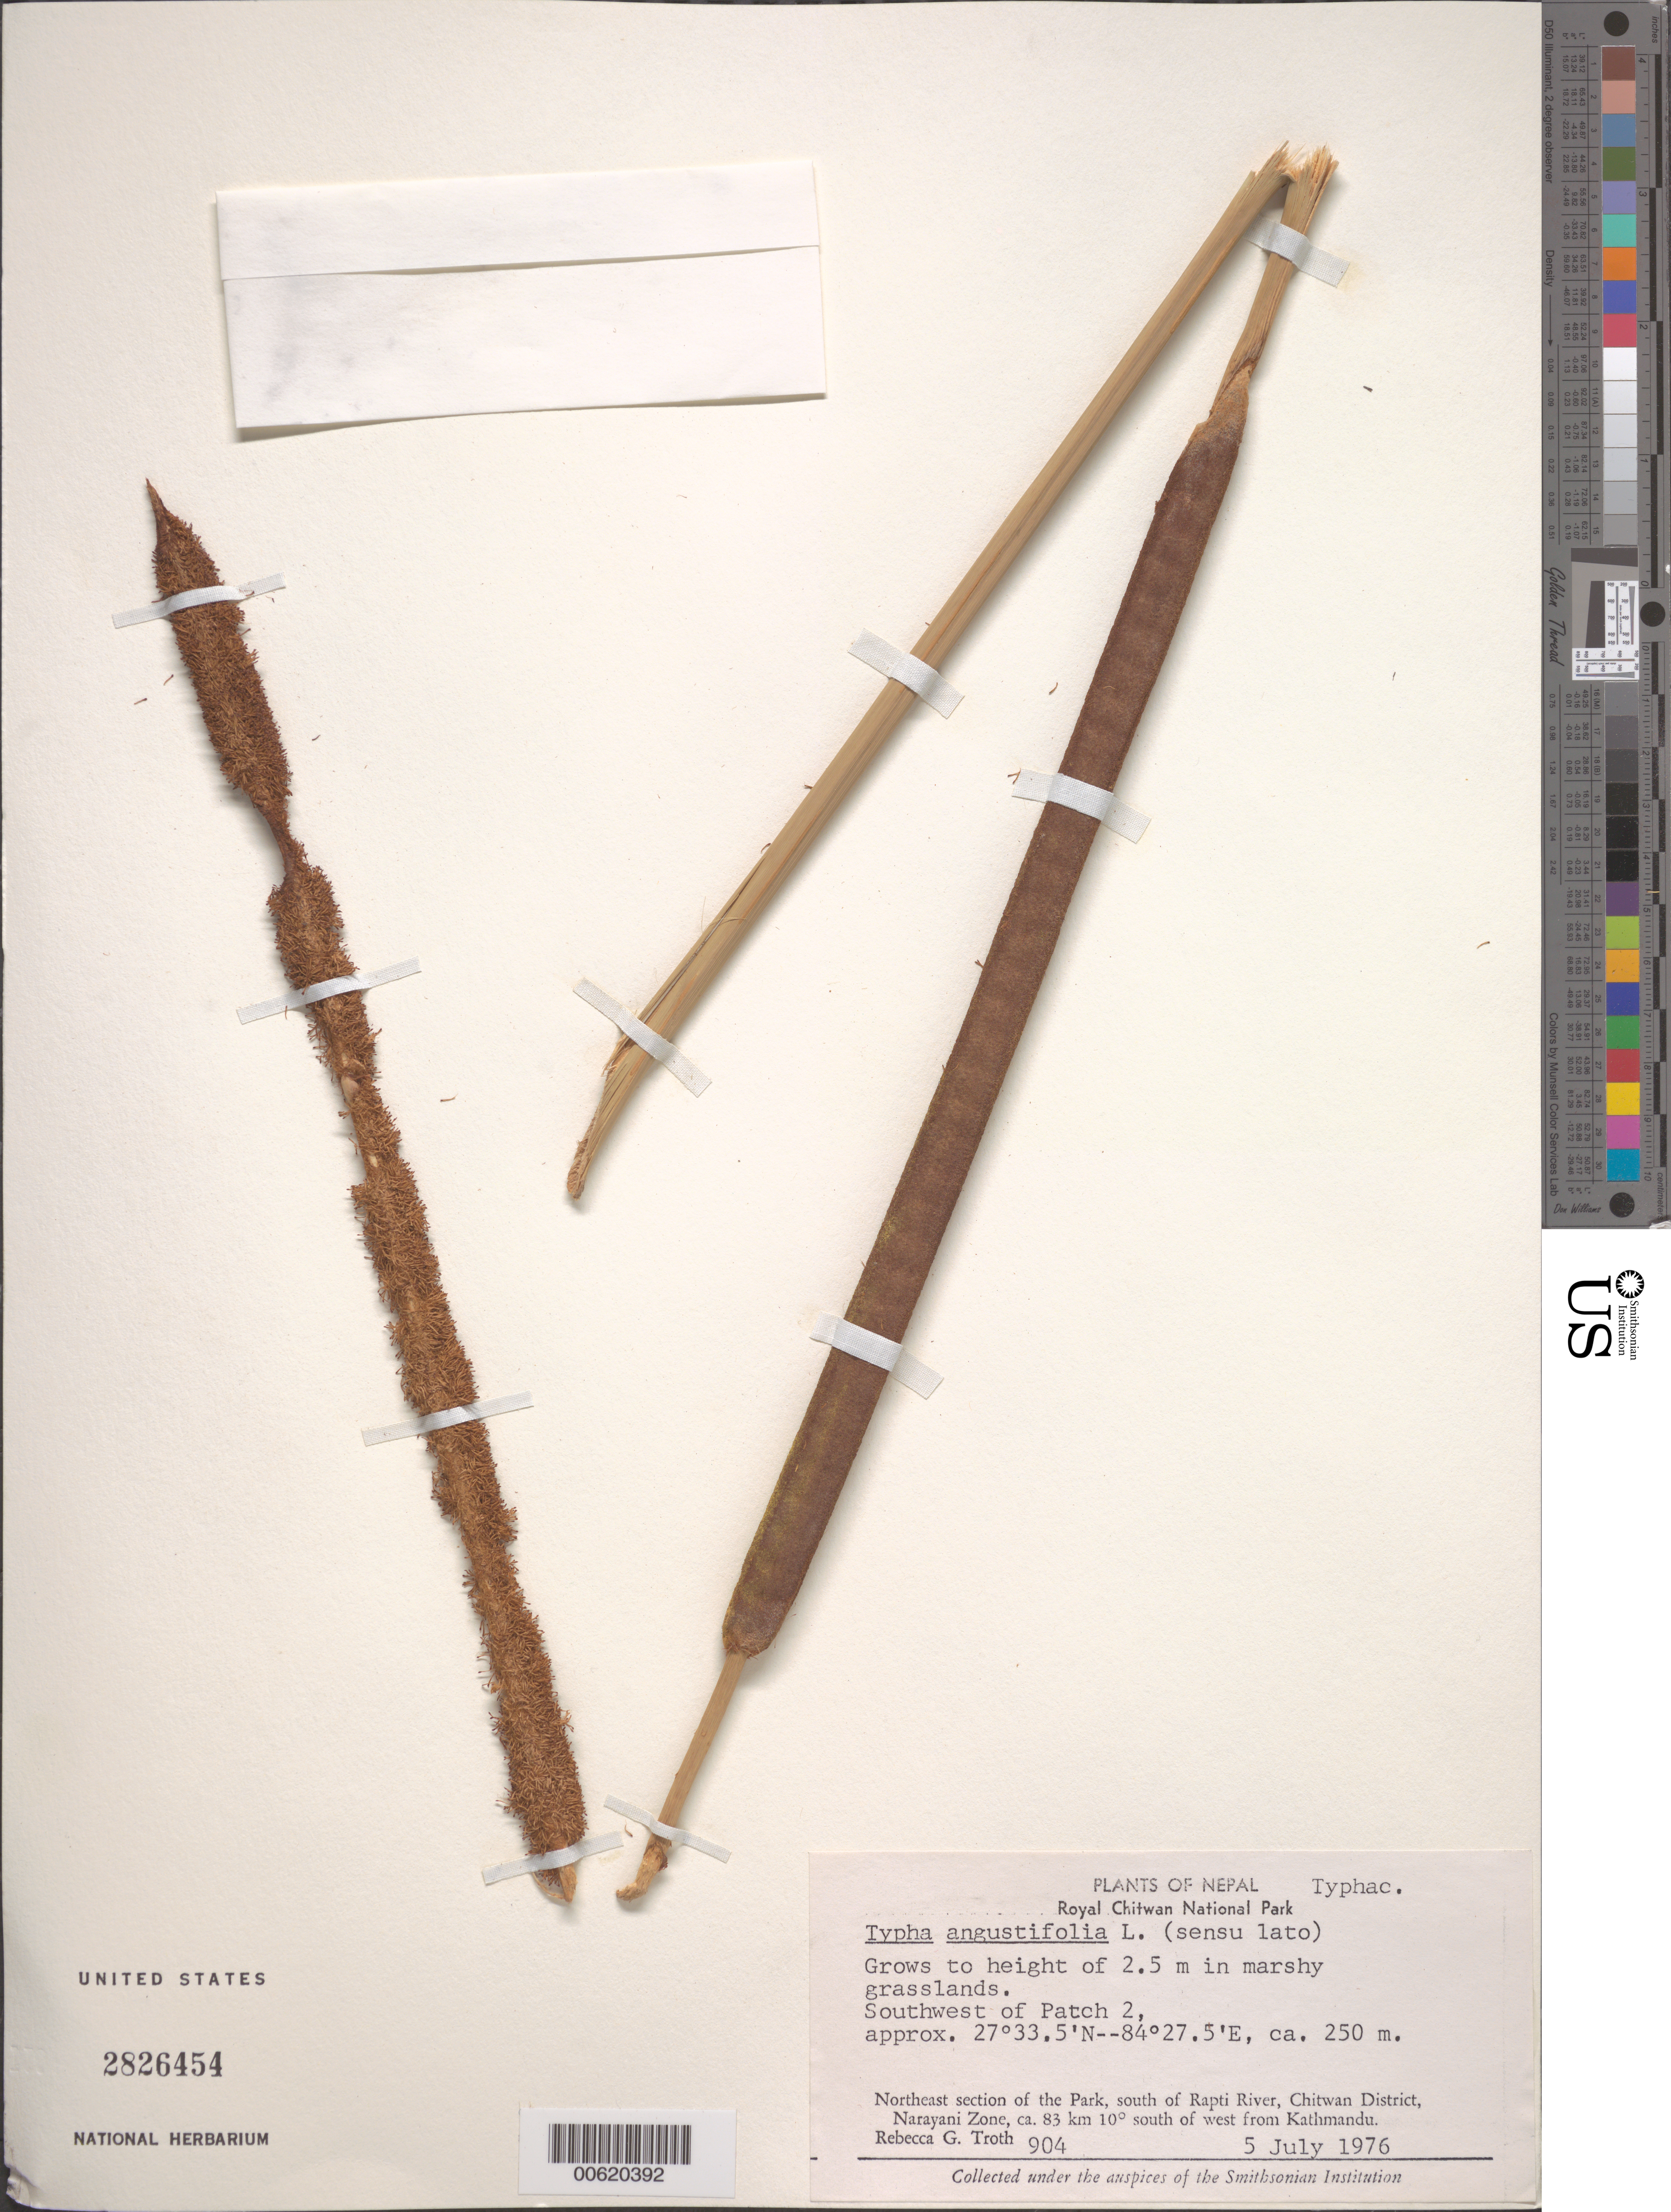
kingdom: Plantae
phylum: Tracheophyta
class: Liliopsida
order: Poales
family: Typhaceae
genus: Typha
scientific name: Typha angustifolia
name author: L.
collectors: R. Troth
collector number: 904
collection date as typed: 05 Jul 1976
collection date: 1976-07-05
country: Nepal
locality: Royal Citwan National Park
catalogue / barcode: US 2826454